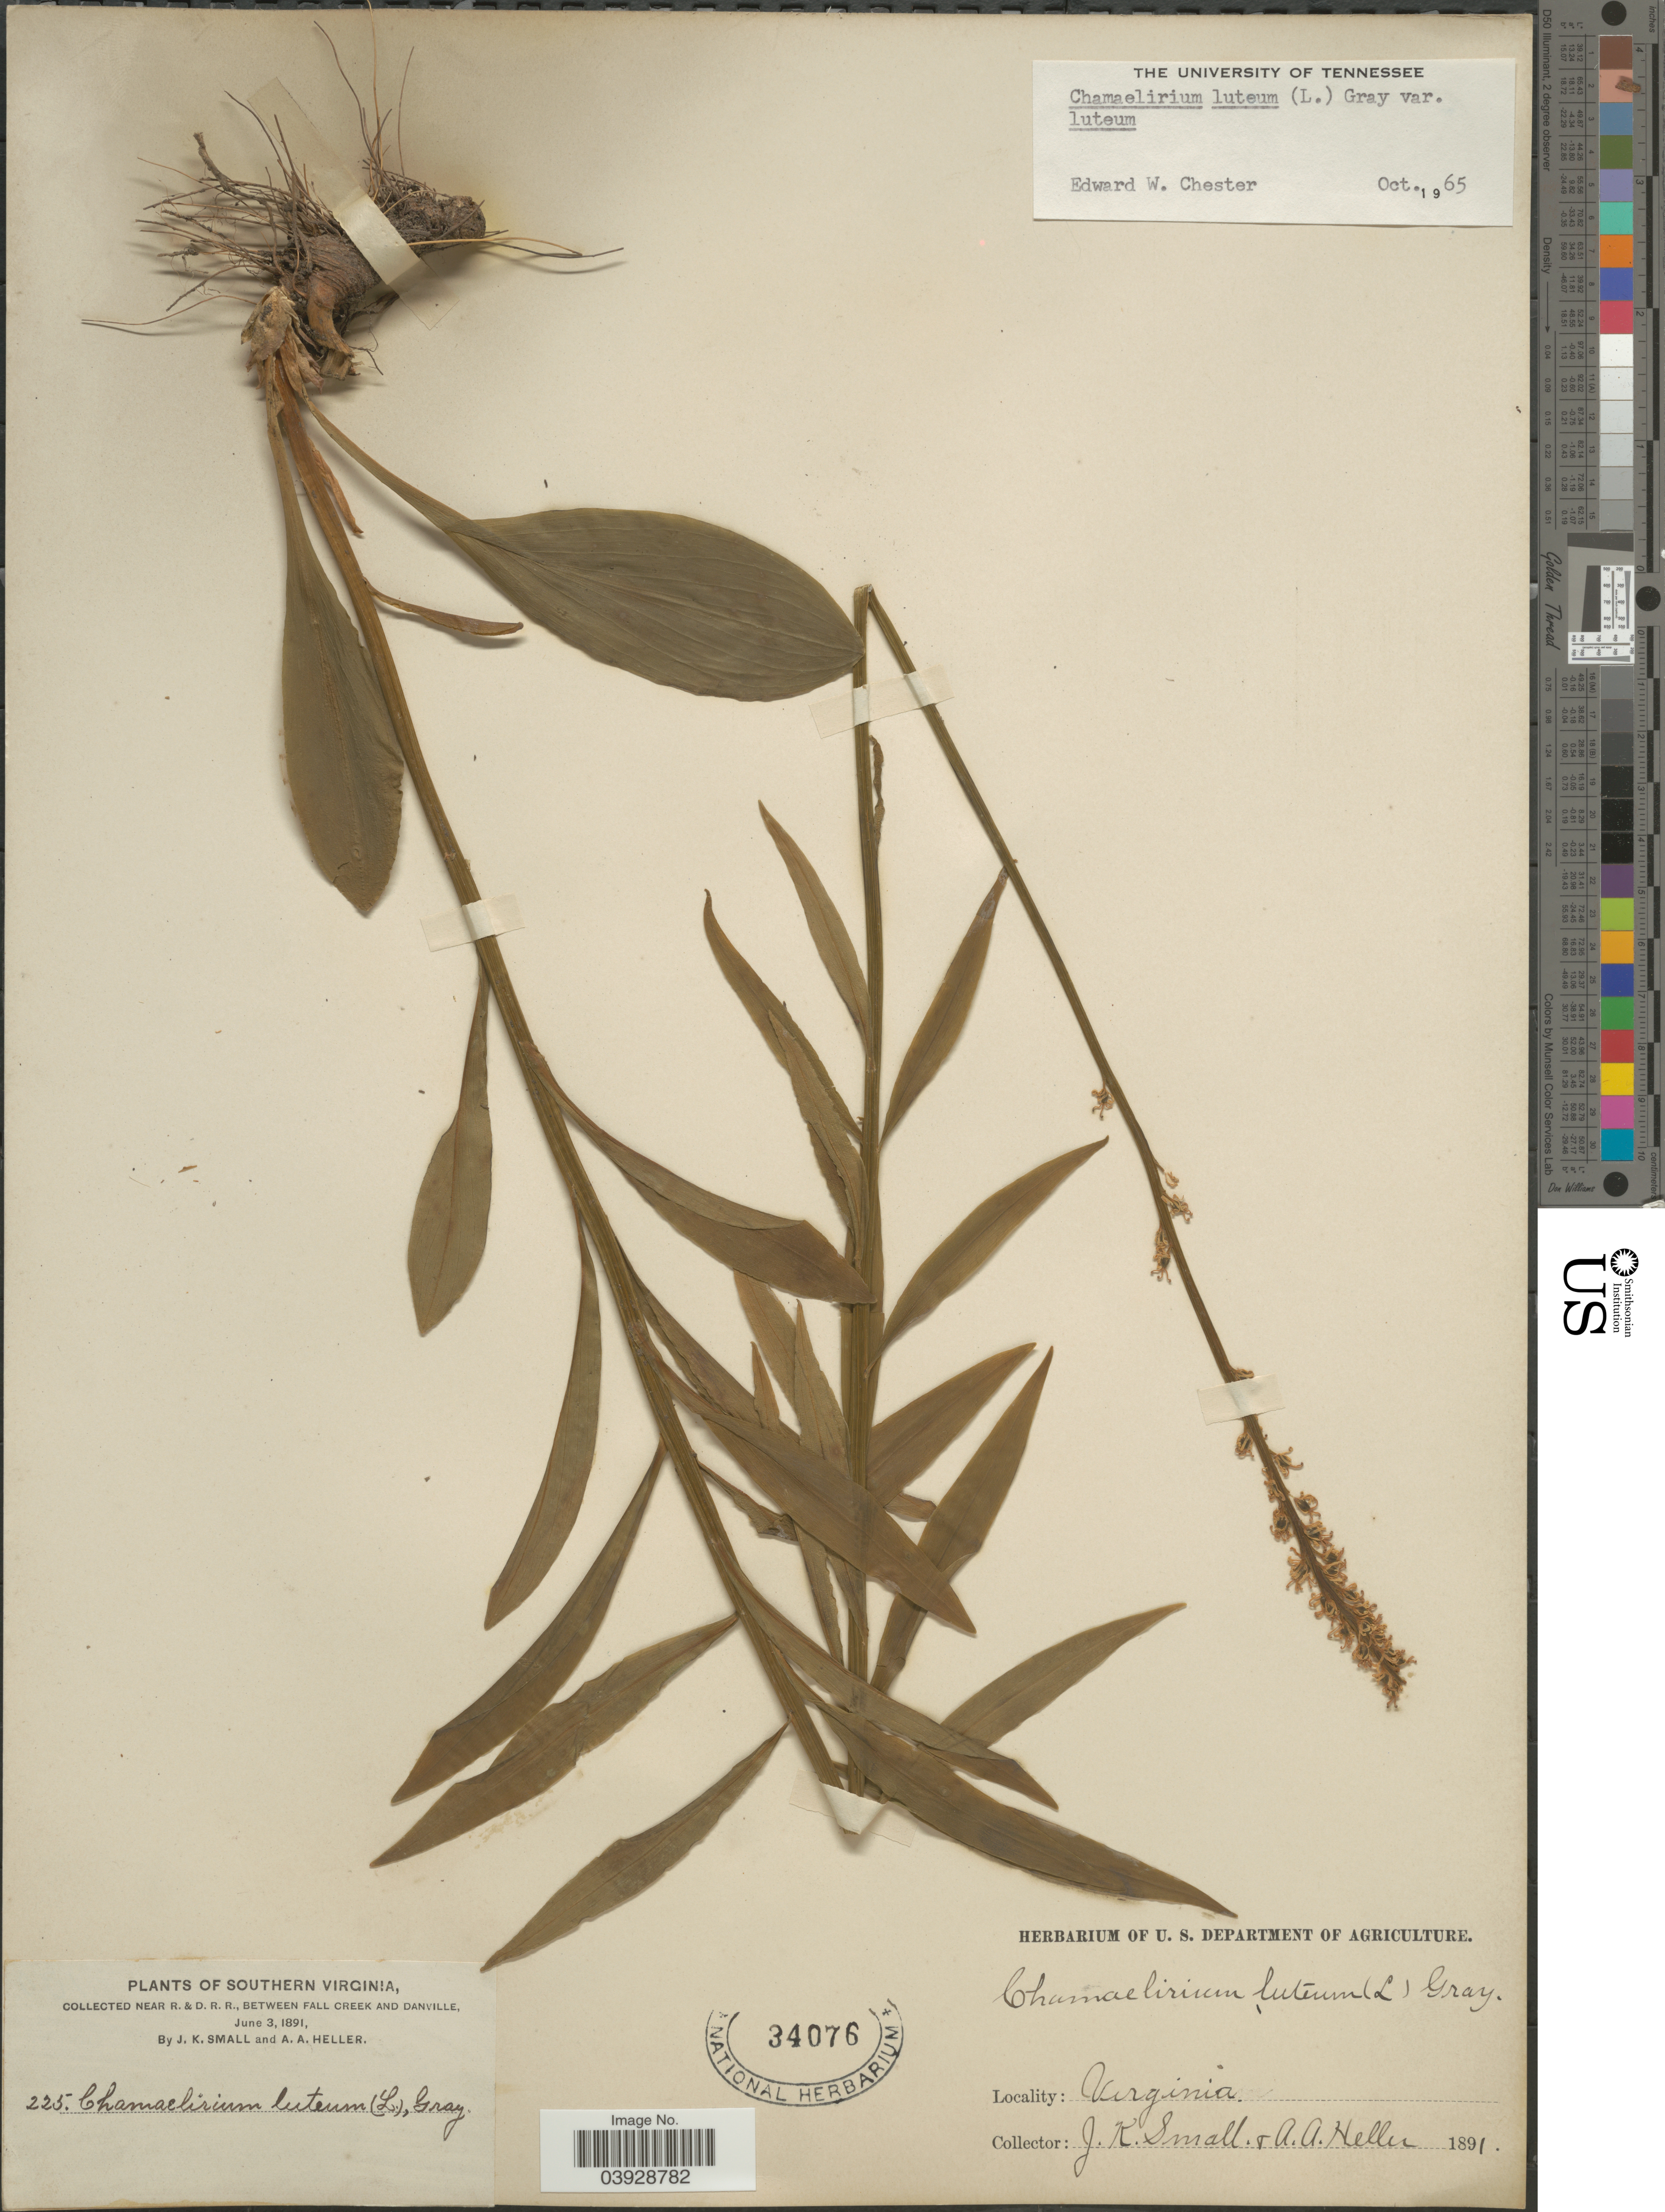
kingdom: Plantae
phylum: Tracheophyta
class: Liliopsida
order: Liliales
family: Melanthiaceae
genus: Chamaelirium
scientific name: Chamaelirium luteum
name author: (L.) A. Gray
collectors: J. K. Small & A. A. Heller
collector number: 225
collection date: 1891-06-03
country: United States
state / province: Virginia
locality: Southern Virginia, near R. & D.R.R., between Fall Creek and Danville.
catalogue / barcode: US 34076